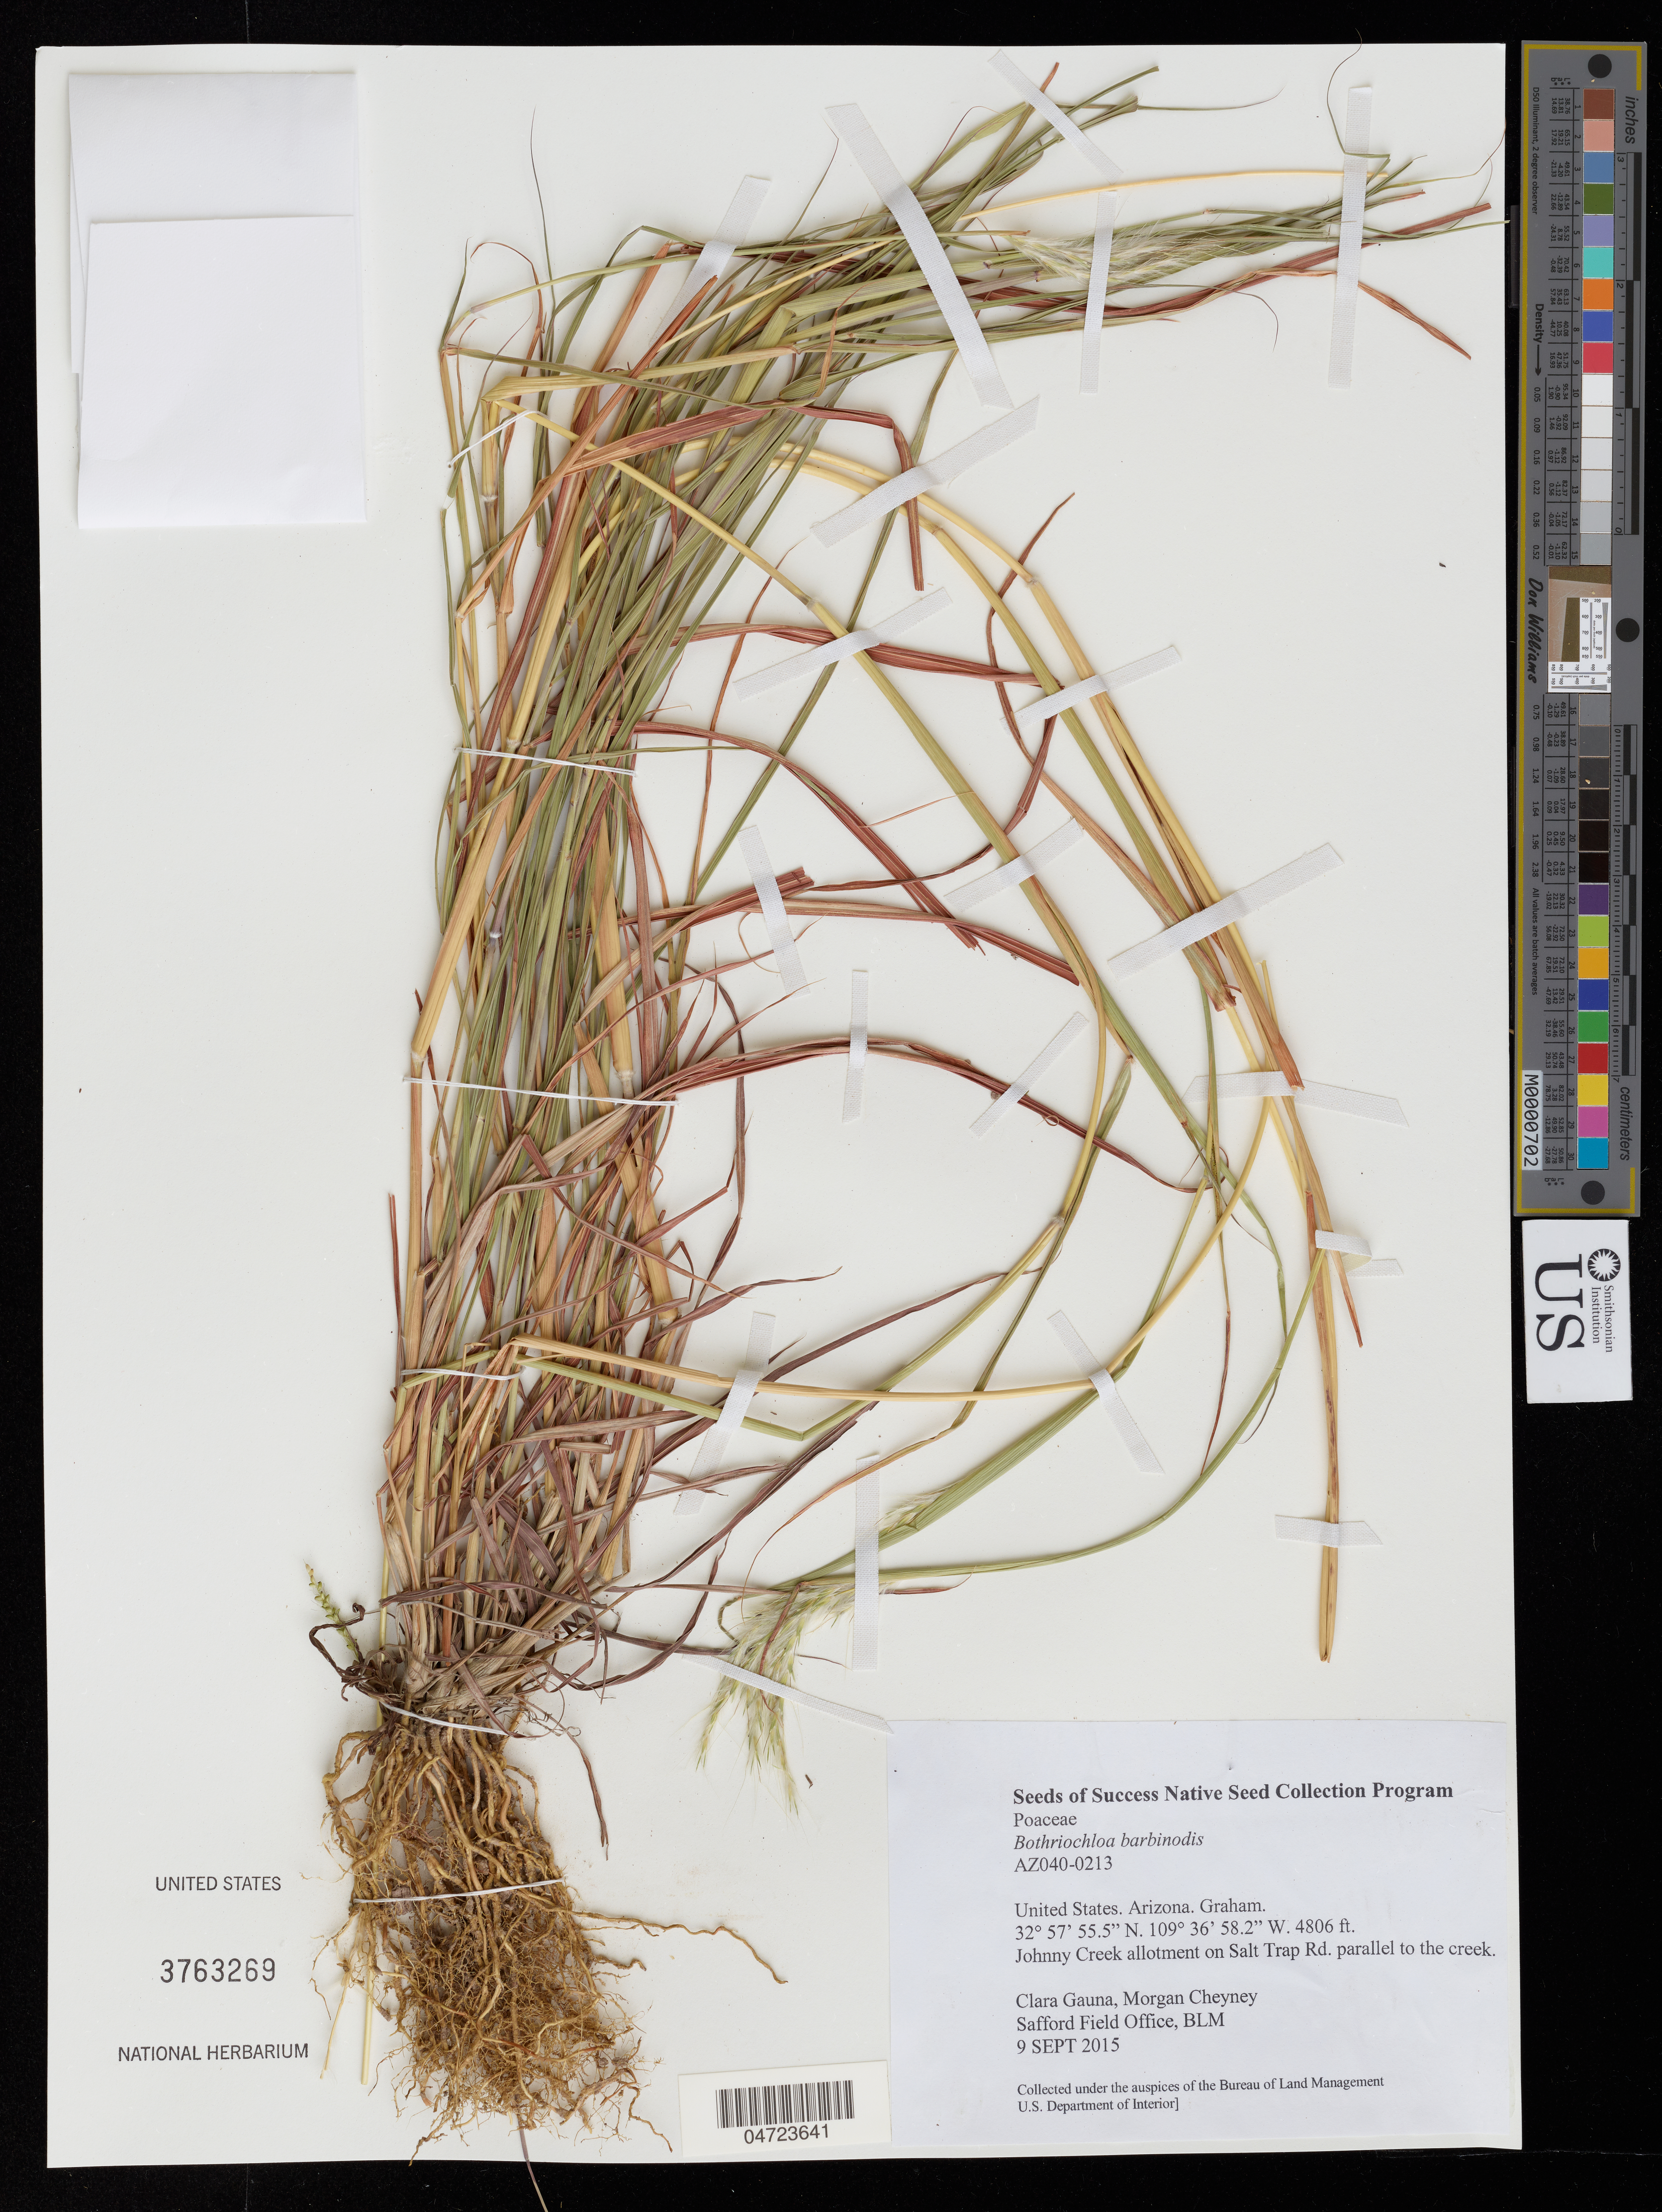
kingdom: Plantae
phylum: Tracheophyta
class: Liliopsida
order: Poales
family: Poaceae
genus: Bothriochloa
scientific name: Bothriochloa barbinodis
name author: (Lag.) Herter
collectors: C. Gauna & M. Cheyney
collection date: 2015-09-09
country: United States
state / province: Arizona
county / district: Graham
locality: Graham. Johnny Creek allotment on Salt Trap Rd. parallel to the creek.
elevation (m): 1465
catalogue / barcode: US 3763269